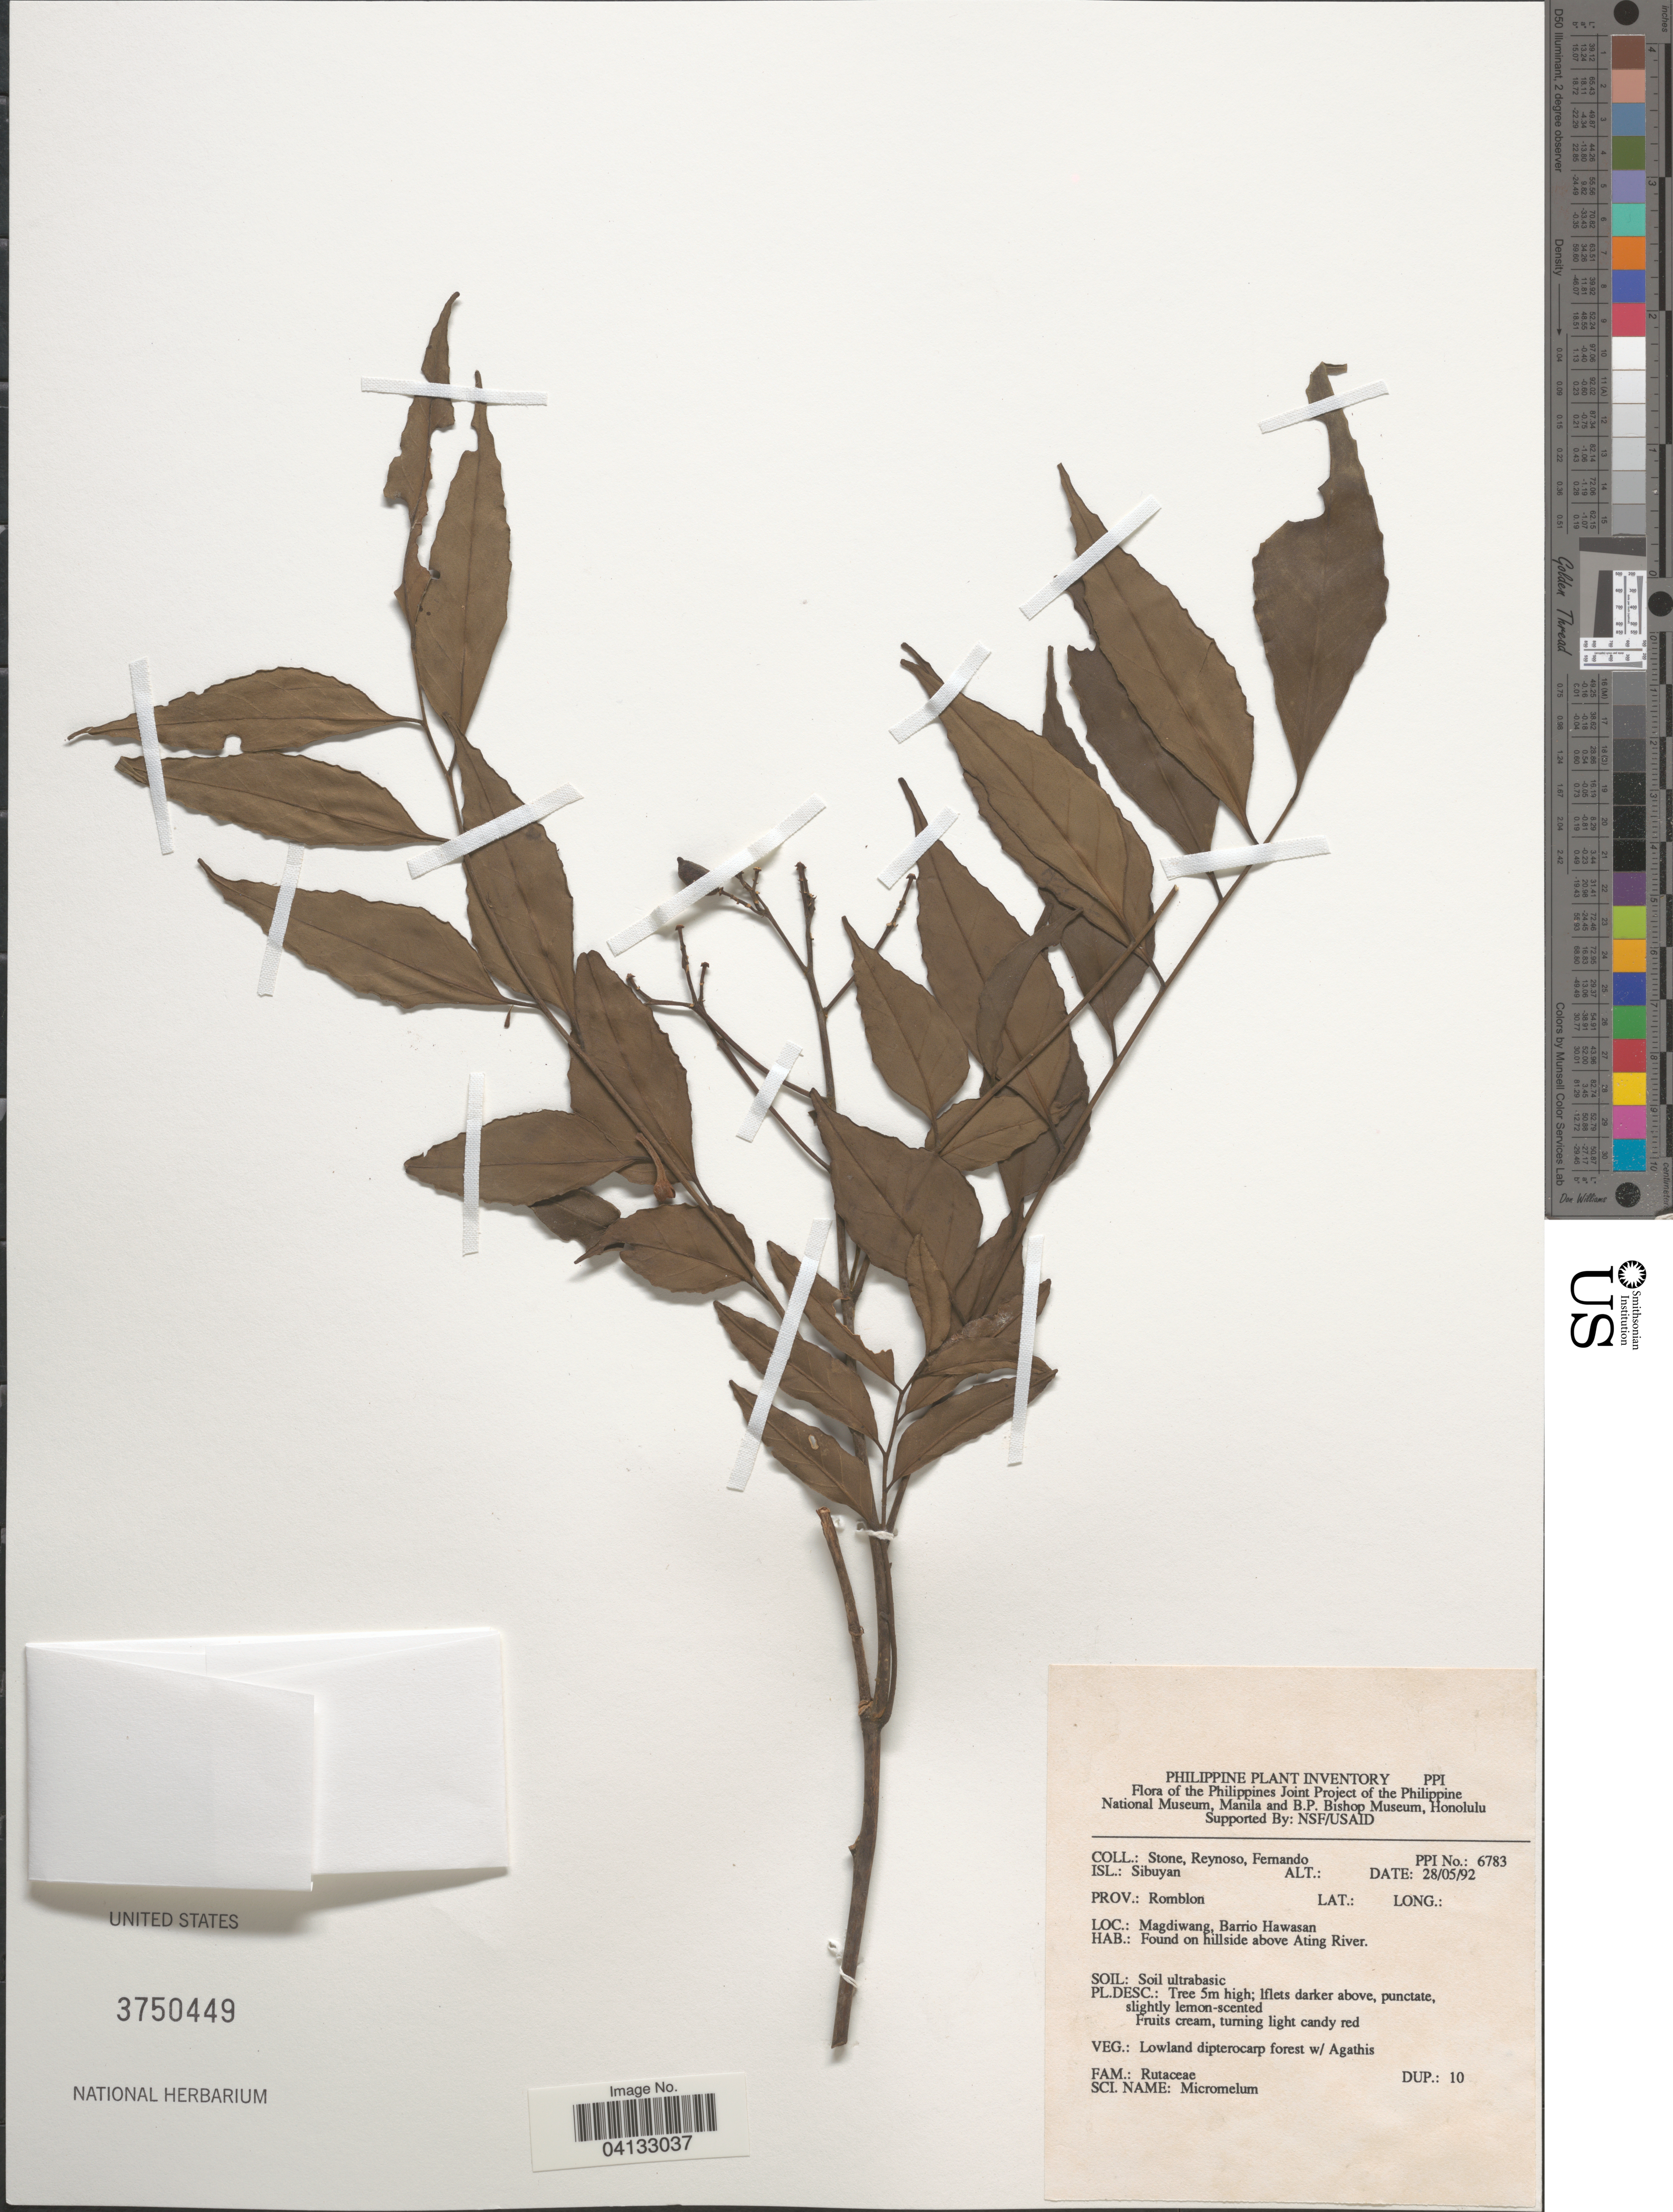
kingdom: Plantae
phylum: Tracheophyta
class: Magnoliopsida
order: Sapindales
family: Rutaceae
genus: Micromelum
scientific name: Micromelum sp.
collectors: -. Stone, E. Reynoso & -- Fernando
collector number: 6783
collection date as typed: Transcribed d/m/y: 28/5/92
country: Philippines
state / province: Western Visayas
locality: Isl.: Sibuyan. Prov.: Romblon. Magdiwang, Barrio Hawasan. Found on hillside above Ating River.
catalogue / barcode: US 3750449